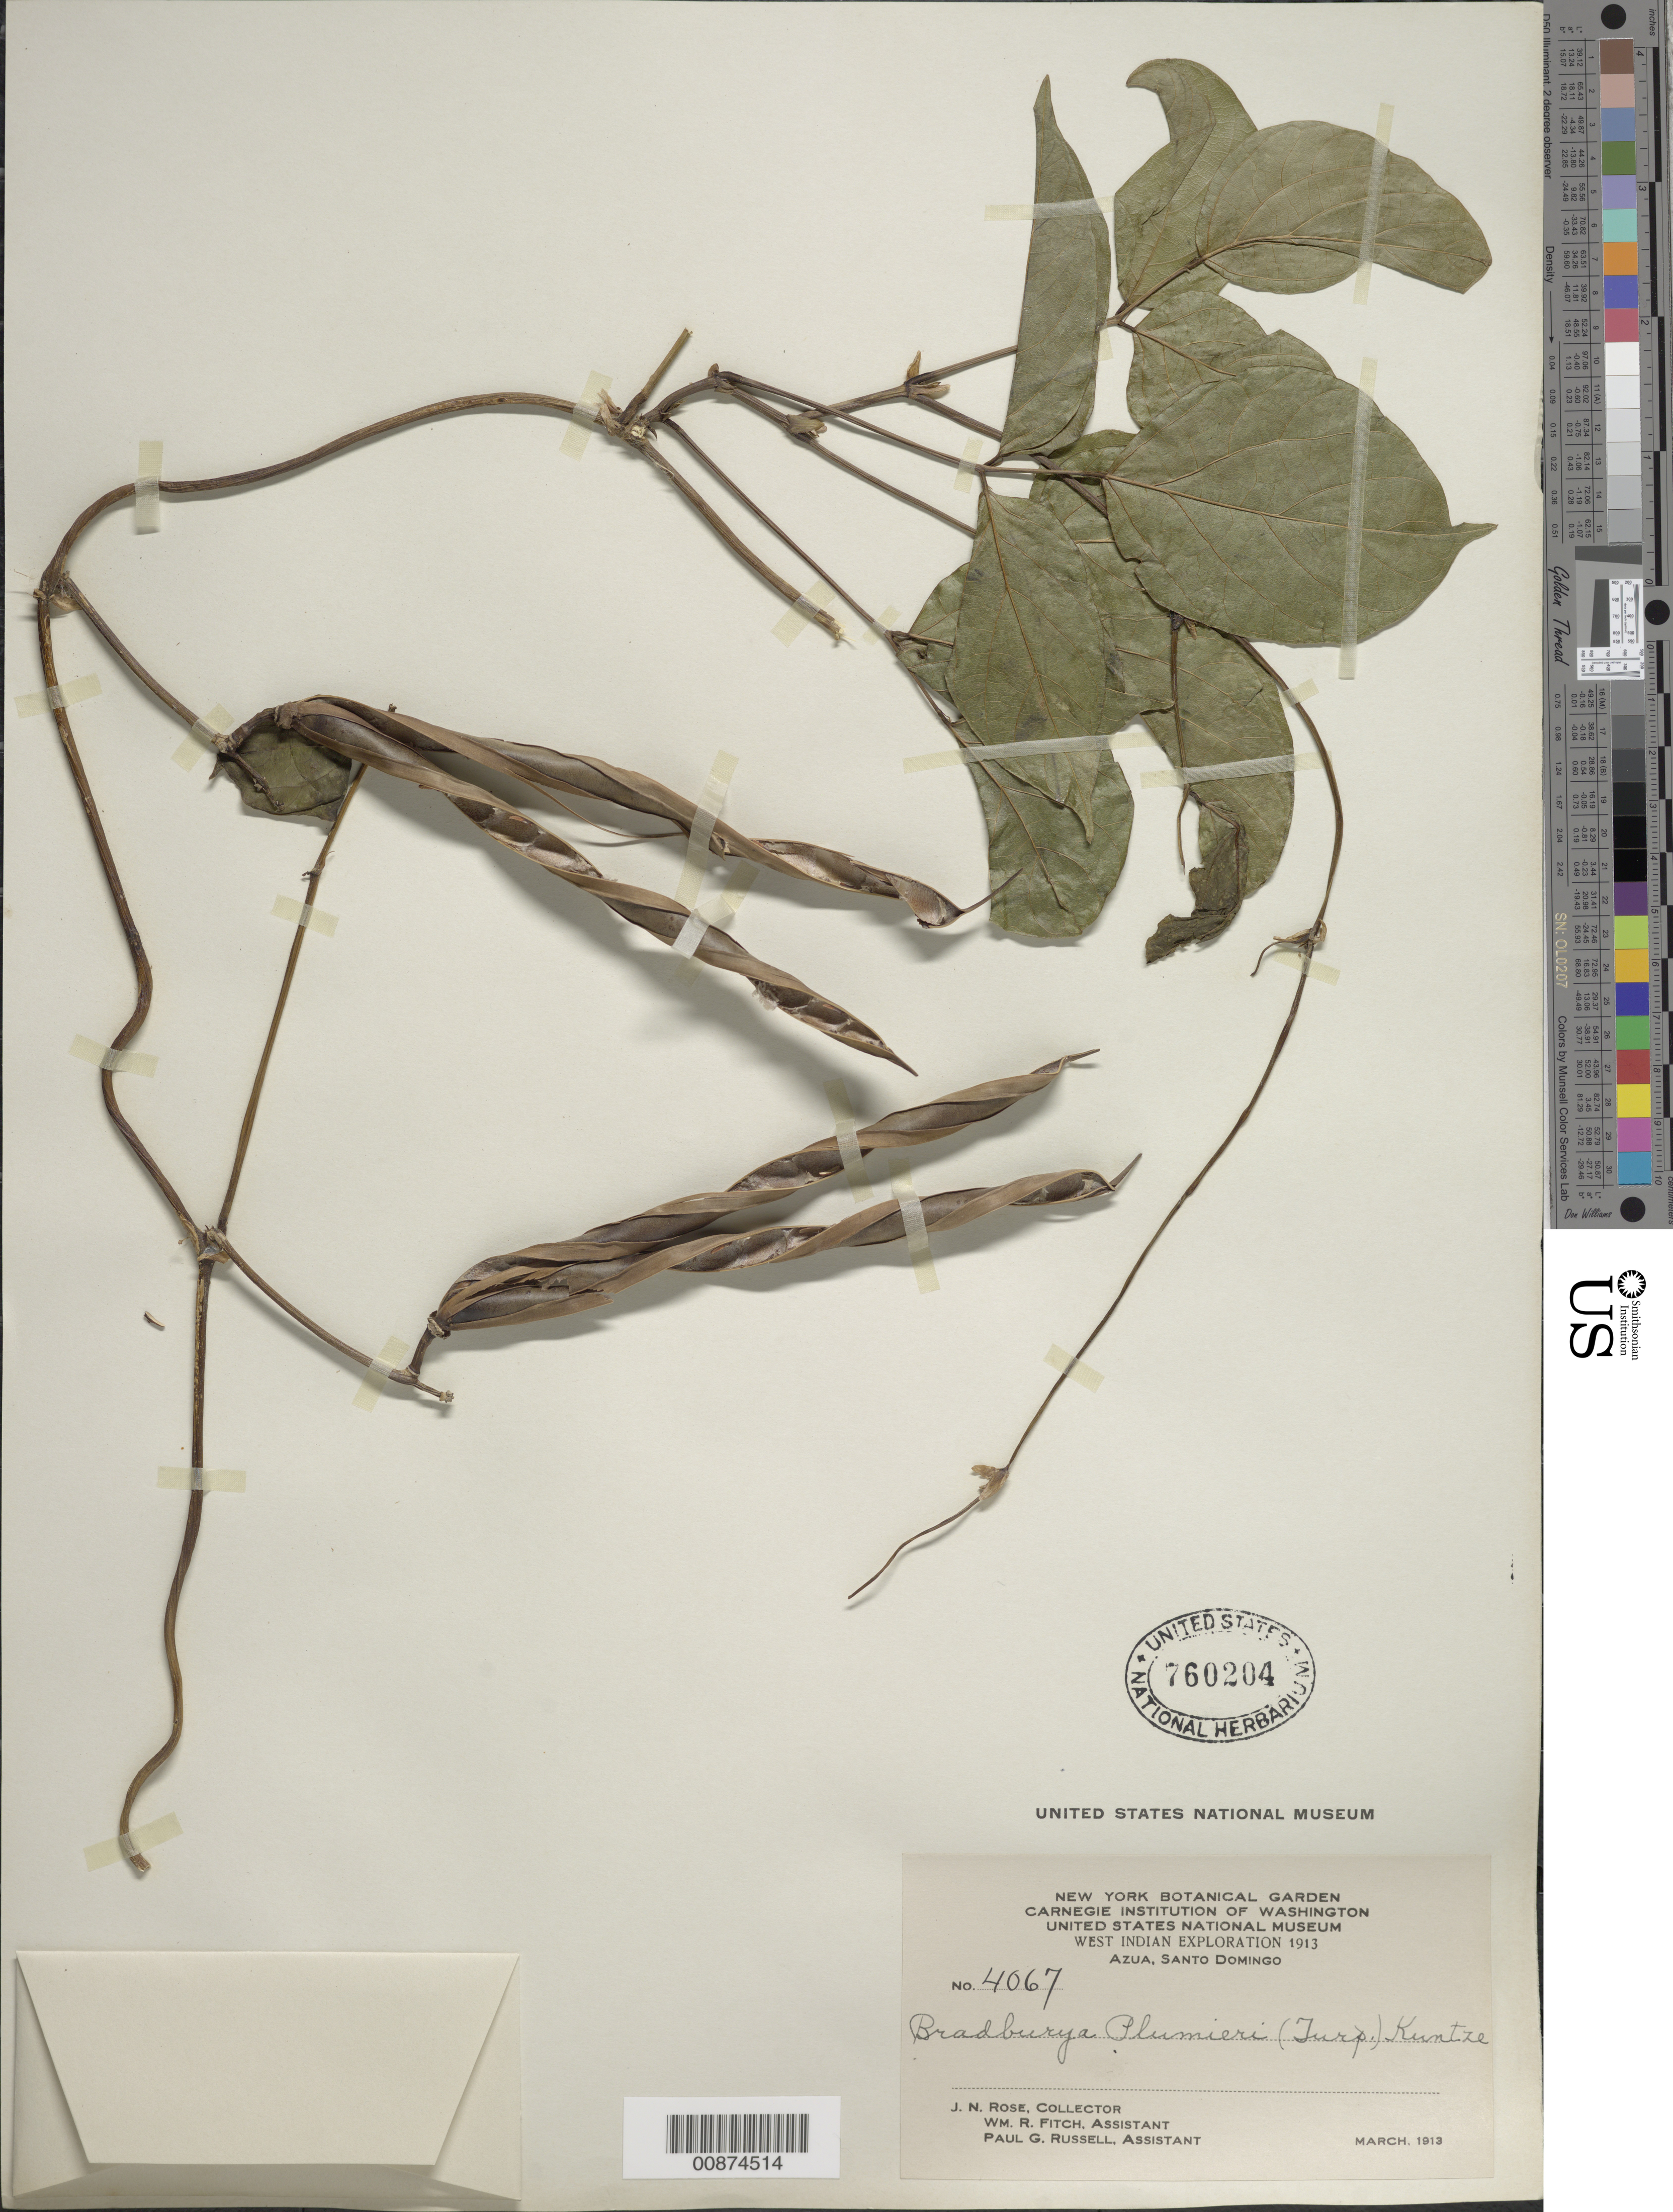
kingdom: Plantae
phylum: Tracheophyta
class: Magnoliopsida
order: Fabales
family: Fabaceae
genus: Centrosema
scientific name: Centrosema plumieri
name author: (Turpin ex Pers.) Benth.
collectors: J. N. Rose, W. R. Fitch & P. G. Russell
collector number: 4067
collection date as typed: Mar 1913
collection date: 1913-03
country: Dominican Republic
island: Hispaniola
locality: Azua, Santo Domingo.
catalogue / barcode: US 760204